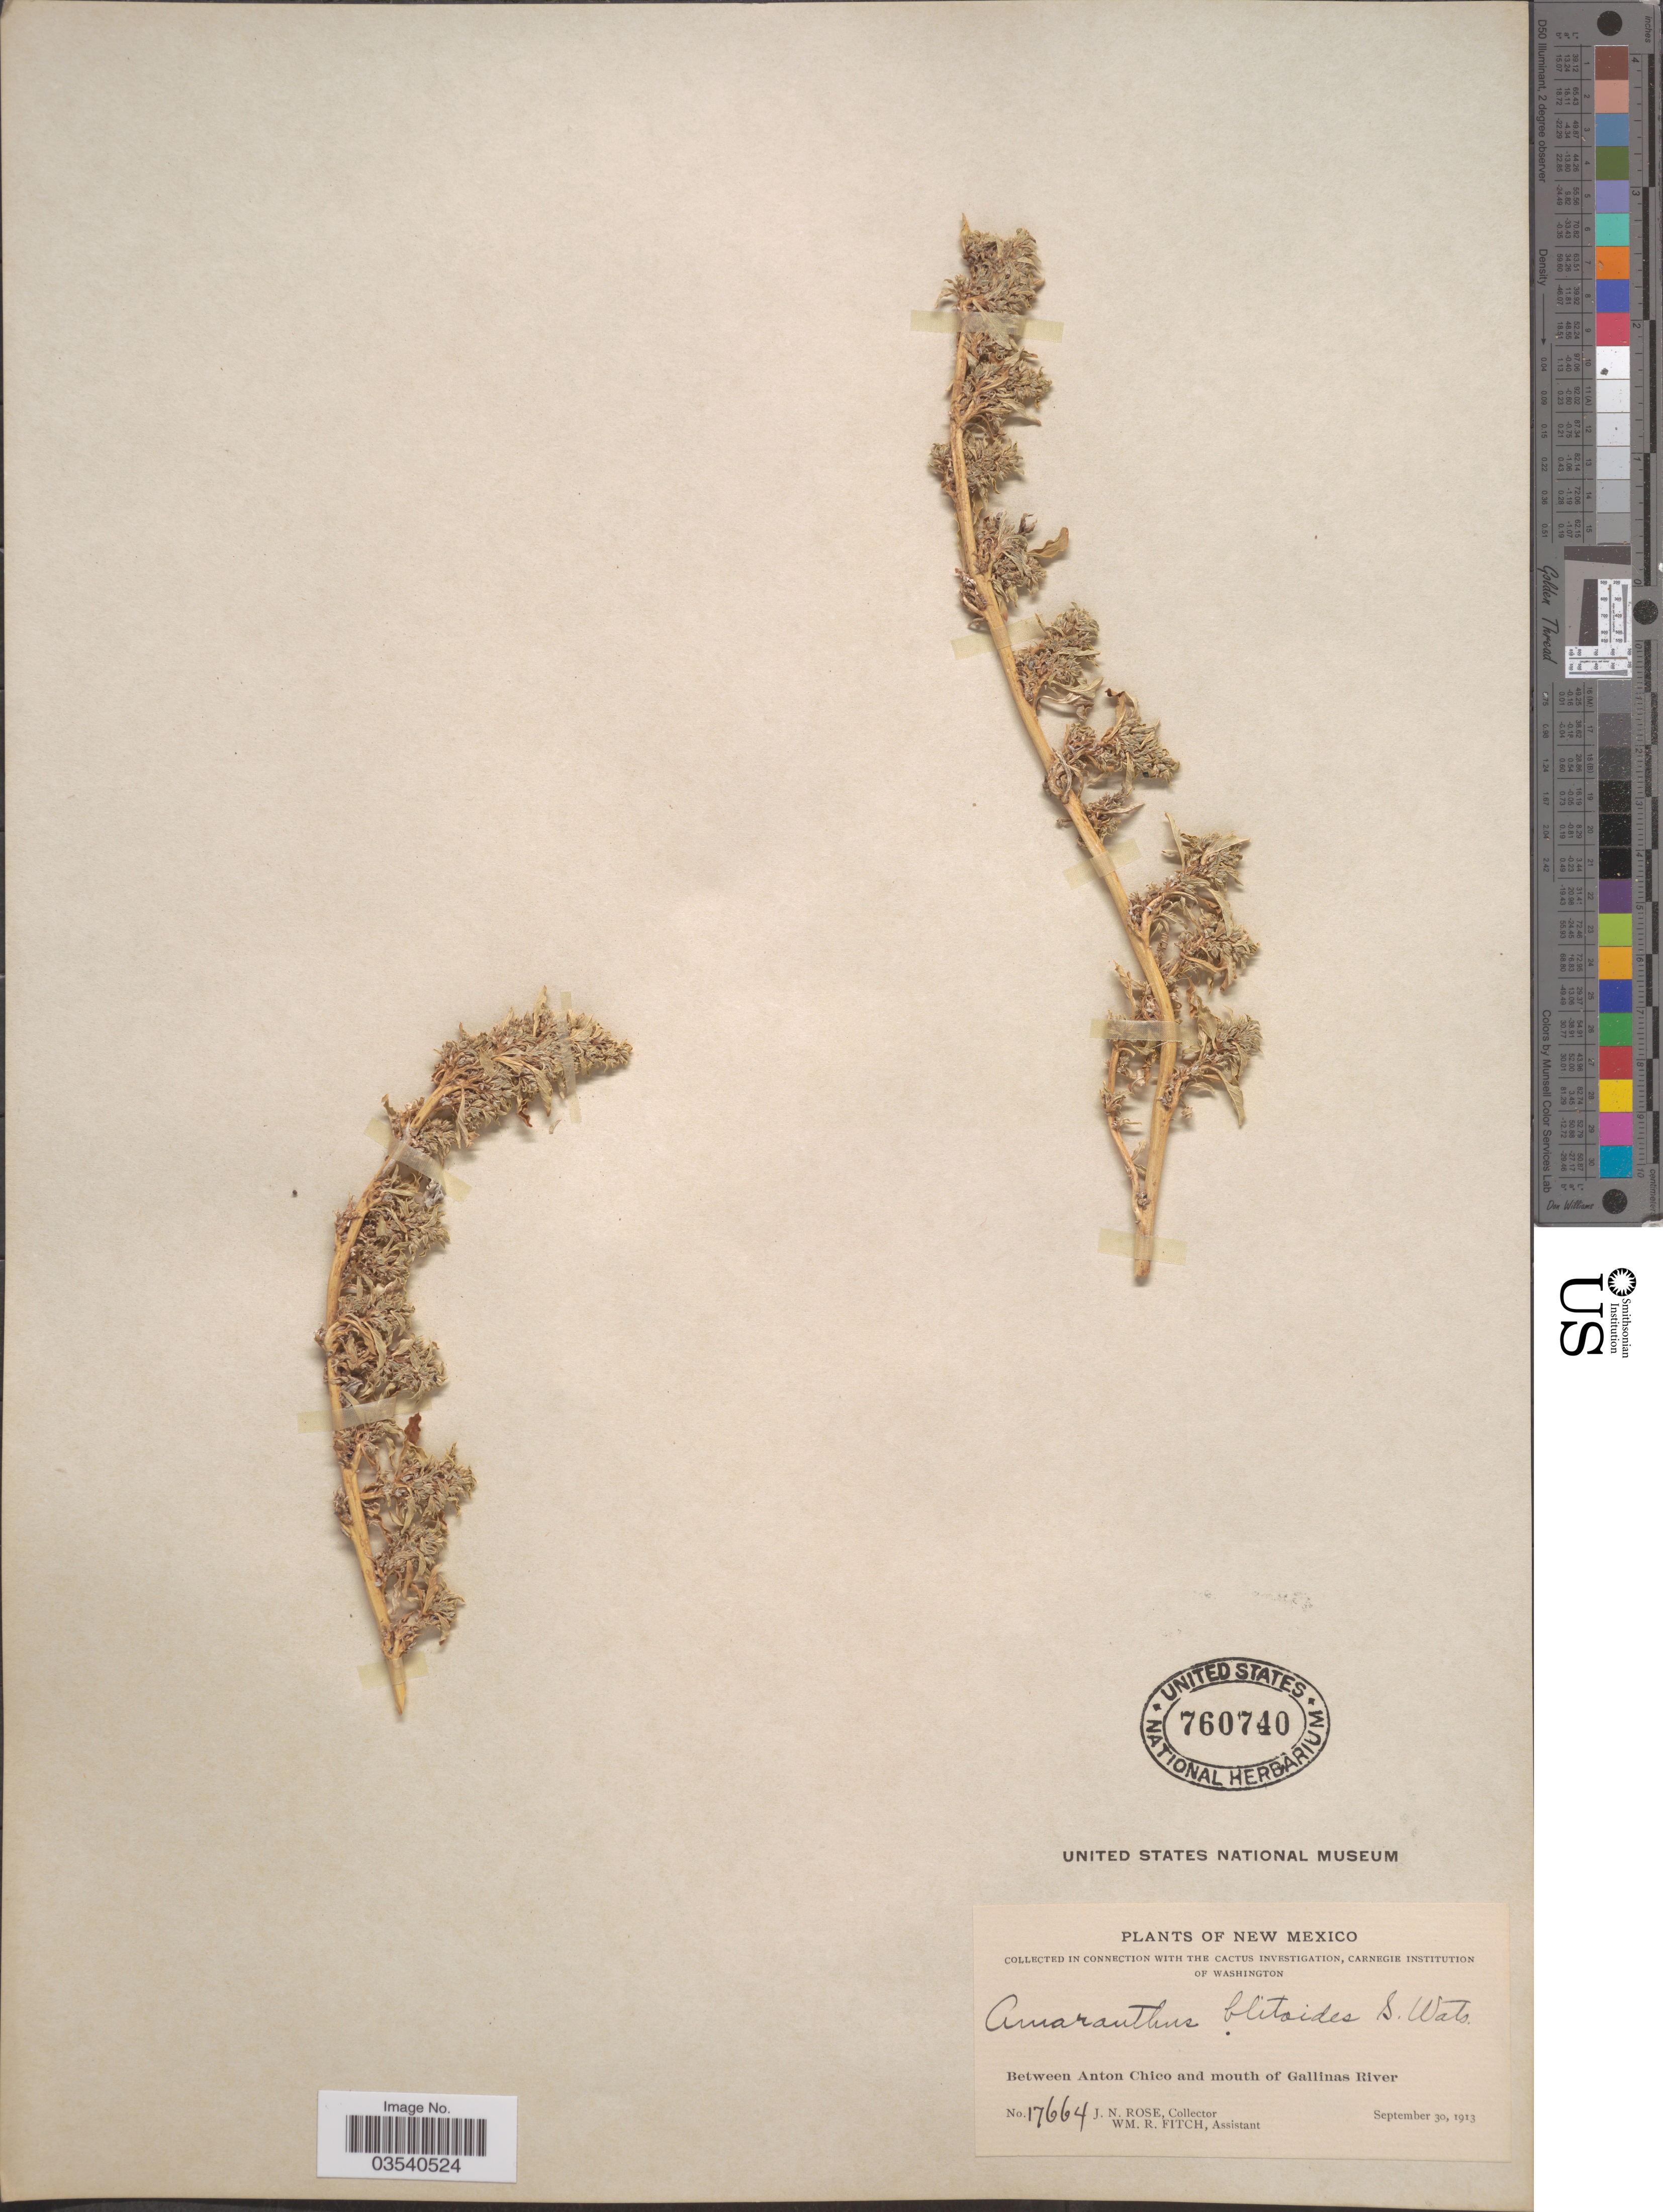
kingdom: Plantae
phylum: Tracheophyta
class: Magnoliopsida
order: Caryophyllales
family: Amaranthaceae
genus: Amaranthus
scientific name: Amaranthus graecizans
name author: L.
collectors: J. N. Rose & W. R. Fitch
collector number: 17664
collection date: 1913-09-30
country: United States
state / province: New Mexico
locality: Between Anton Chico and mouth of Gallinas River.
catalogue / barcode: US 760740